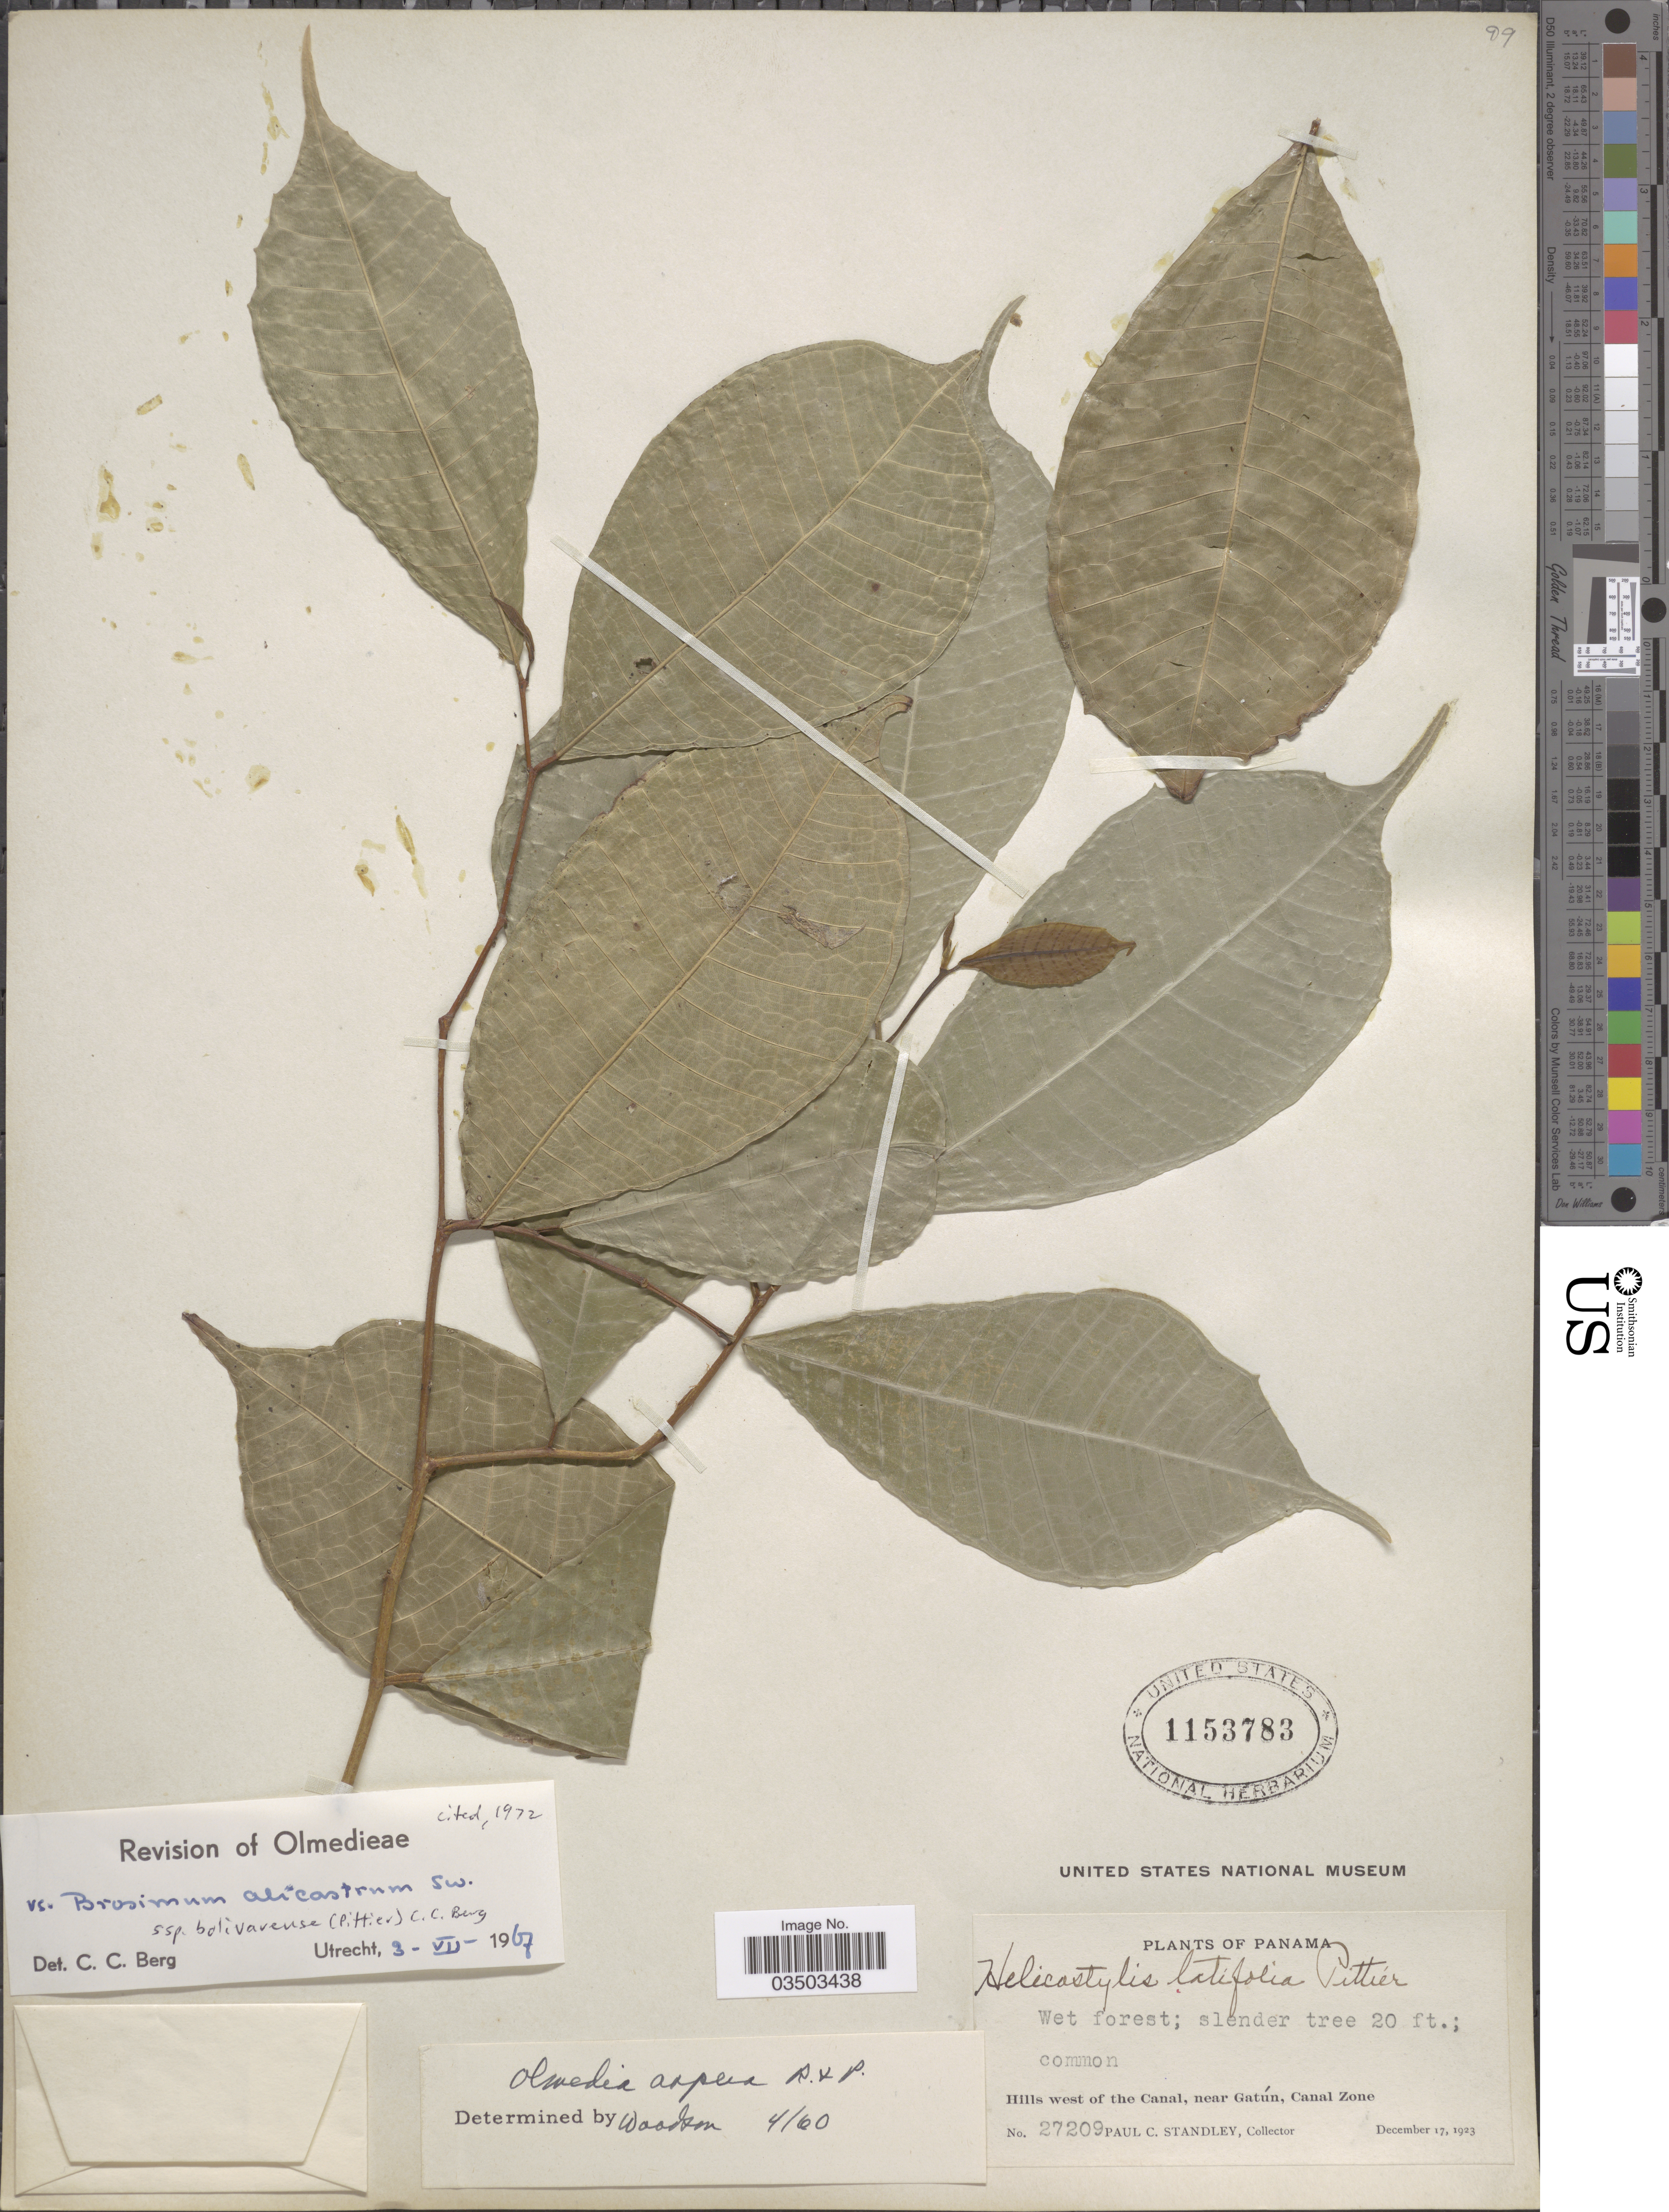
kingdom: Plantae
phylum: Tracheophyta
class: Magnoliopsida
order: Rosales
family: Moraceae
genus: Brosimum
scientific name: Brosimum alicastrum subsp. bolivarense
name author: (Pittier) C.C. Berg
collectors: P. C. Standley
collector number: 27209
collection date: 1923-12-17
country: Panama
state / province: Colón / Panamá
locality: Hills west of the Canal, near Gatún, Canal Zone.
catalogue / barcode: US 1153783